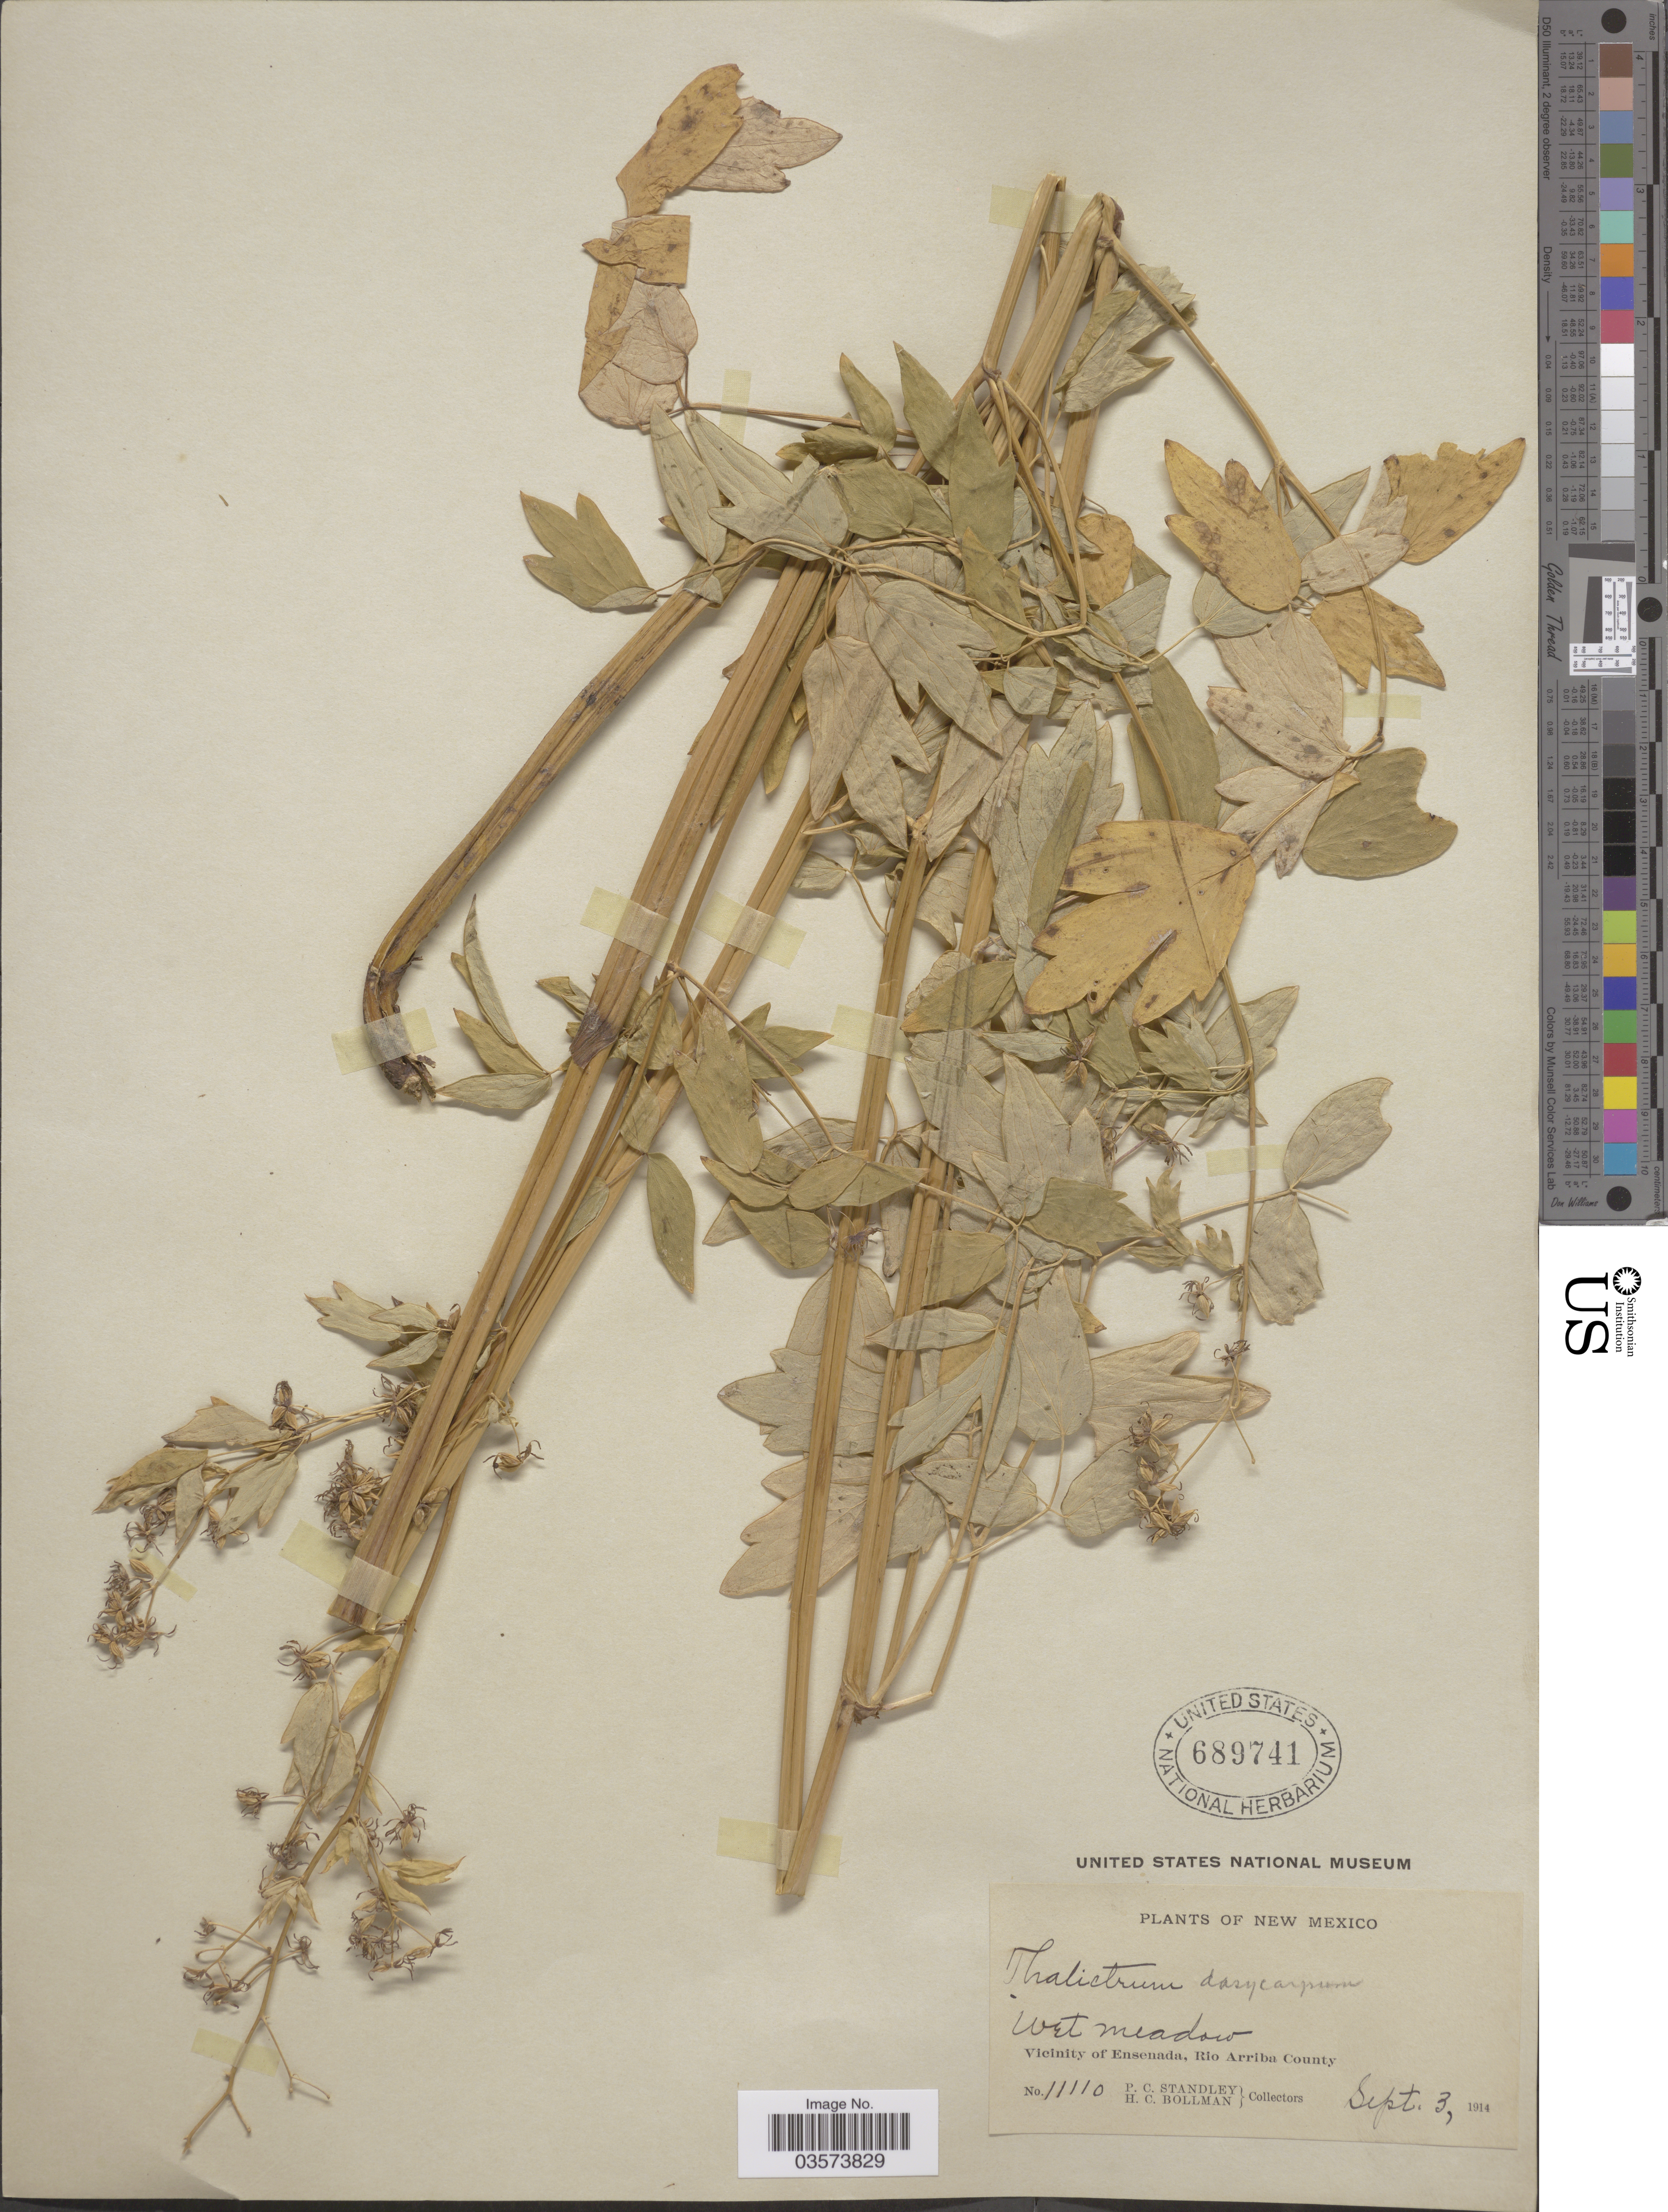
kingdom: Plantae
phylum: Tracheophyta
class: Magnoliopsida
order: Ranunculales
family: Ranunculaceae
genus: Thalictrum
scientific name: Thalictrum dasycarpum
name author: Fisch. & Avé-Lall.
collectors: P. C. Standley & H. C. Bollman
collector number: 11110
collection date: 1914-09-03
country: United States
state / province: New Mexico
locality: Wet meadow. Vicinity of Ensenada, Rio Arriba County.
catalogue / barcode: US 689741